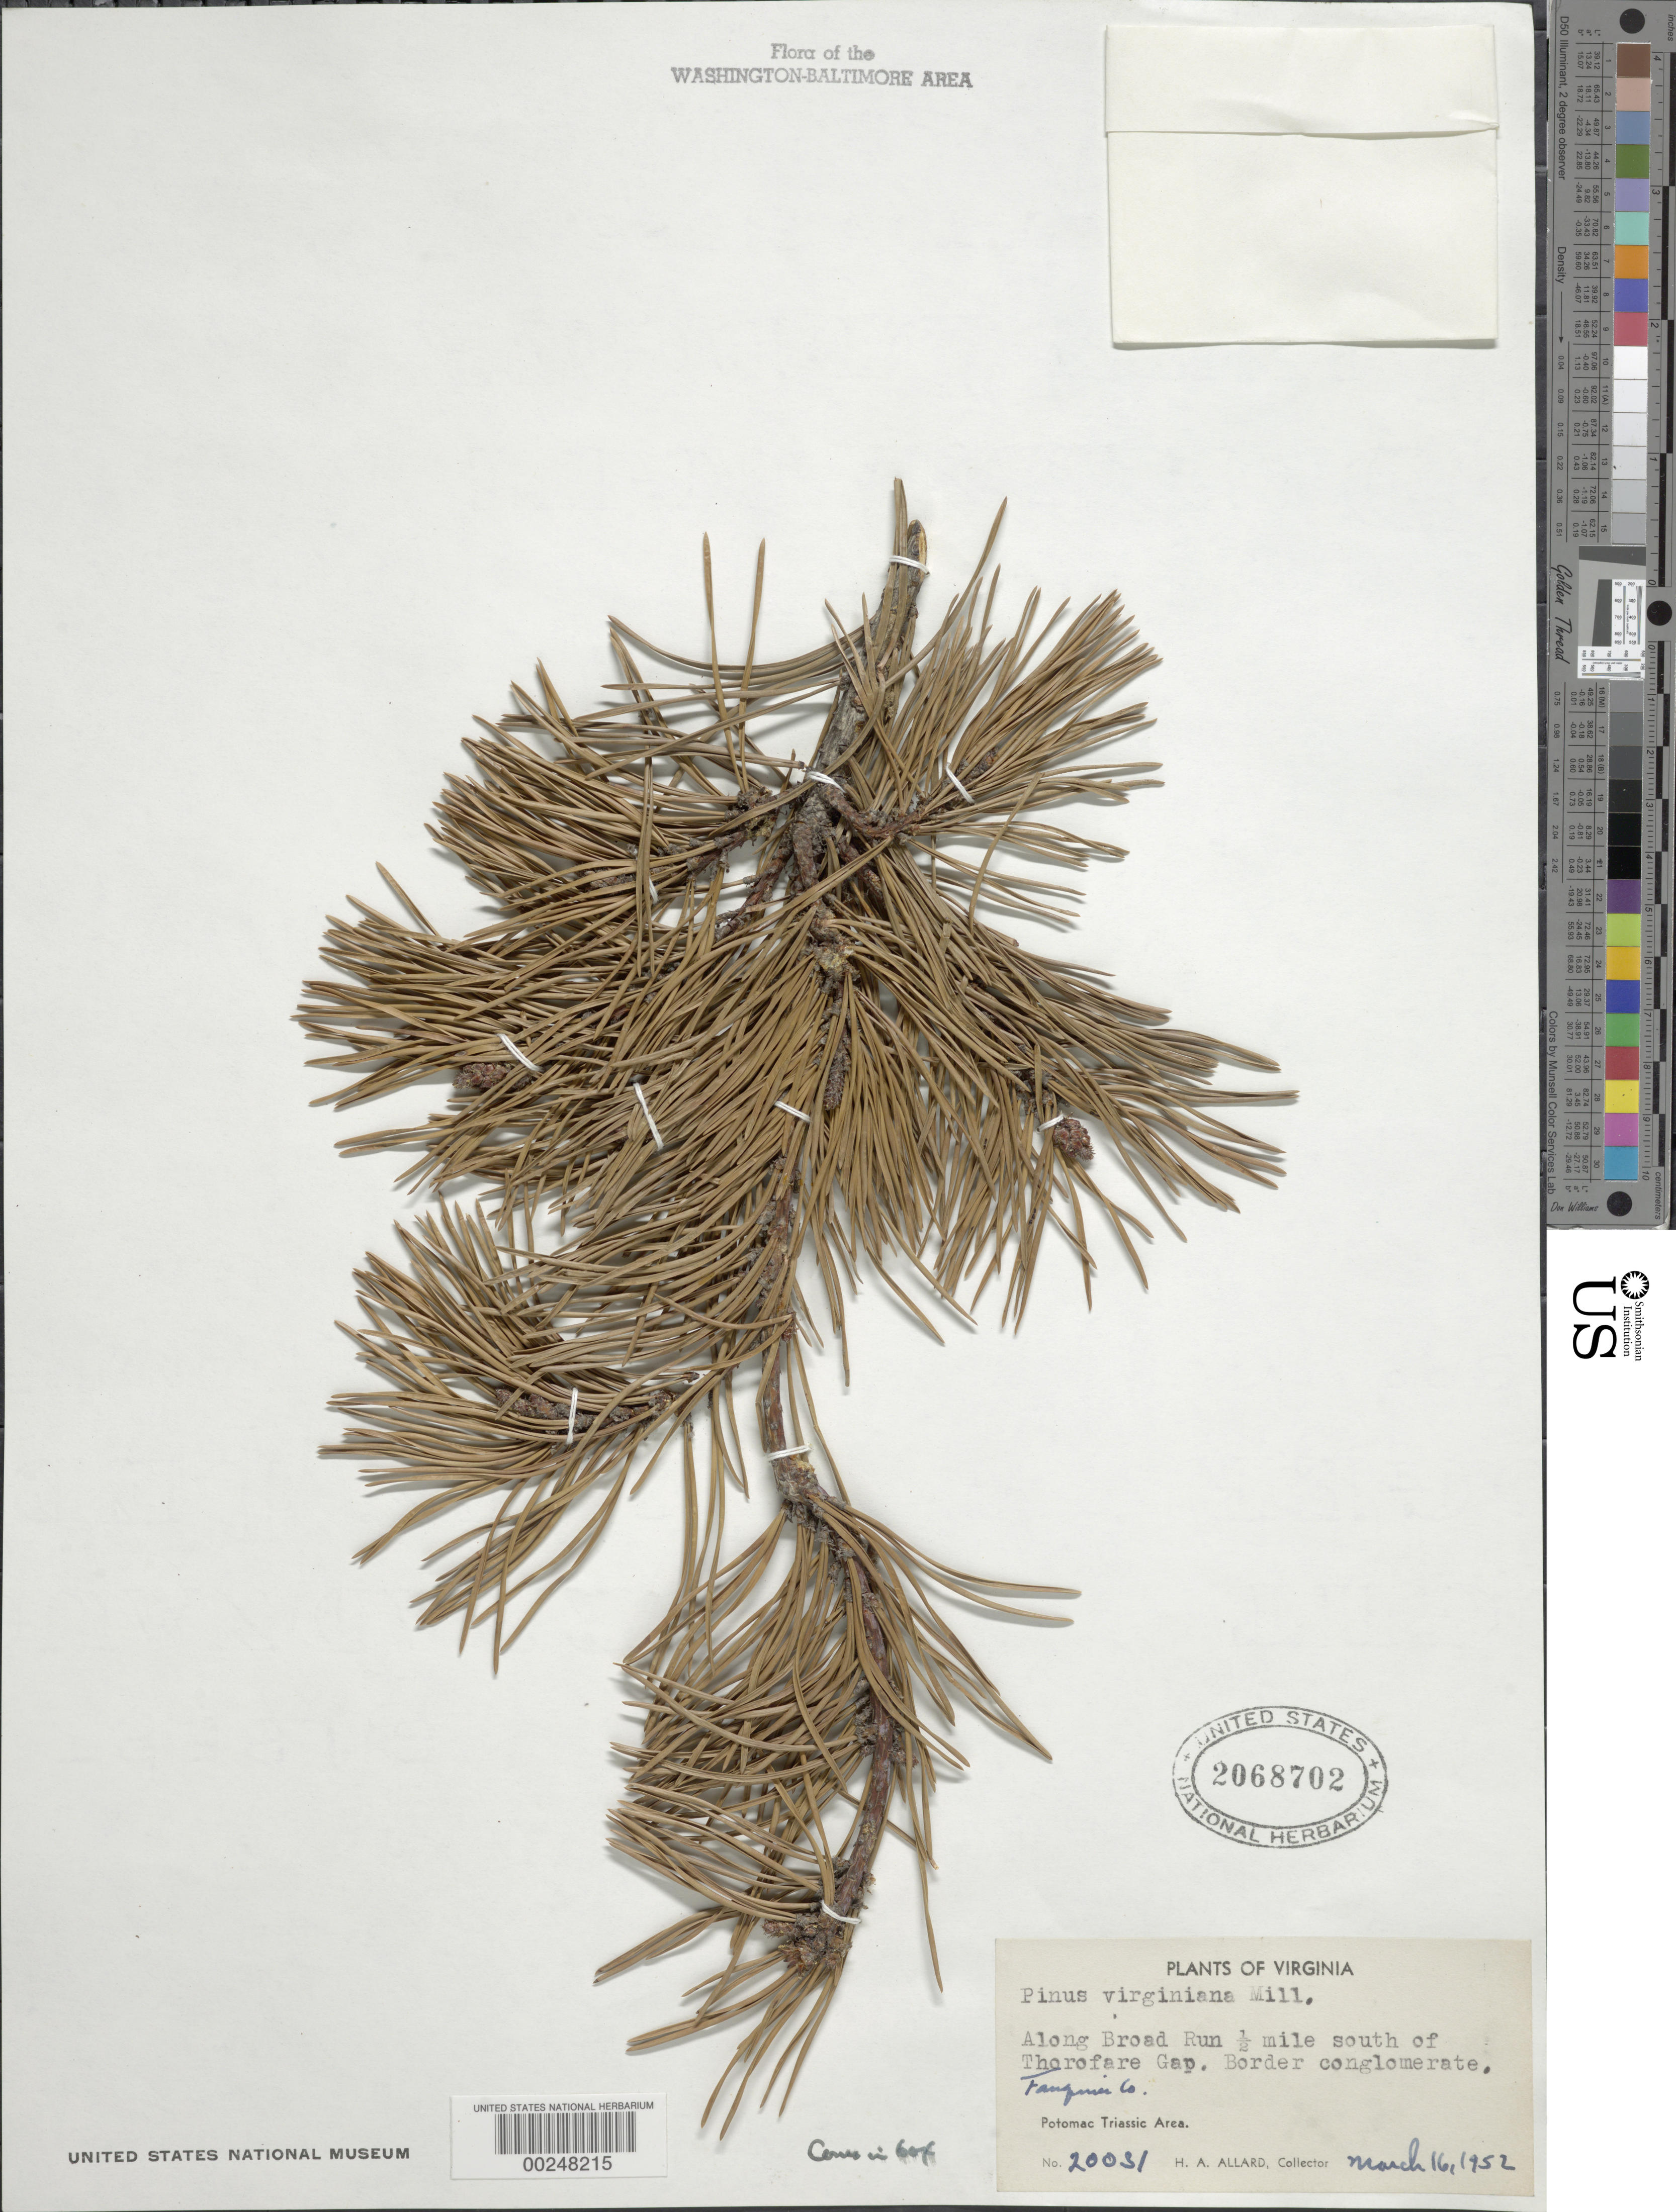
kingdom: Plantae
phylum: Tracheophyta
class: Pinopsida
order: Pinales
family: Pinaceae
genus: Pinus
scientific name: Pinus virginiana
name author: Mill.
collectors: H. A. Allard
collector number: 20031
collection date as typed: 16 Mar 1952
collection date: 1952-03-16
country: United States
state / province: Virginia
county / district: Fauquier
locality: Broad Run, south of Thorofare Gap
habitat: Border conglomerate, potomac triassic area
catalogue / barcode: US 2068702